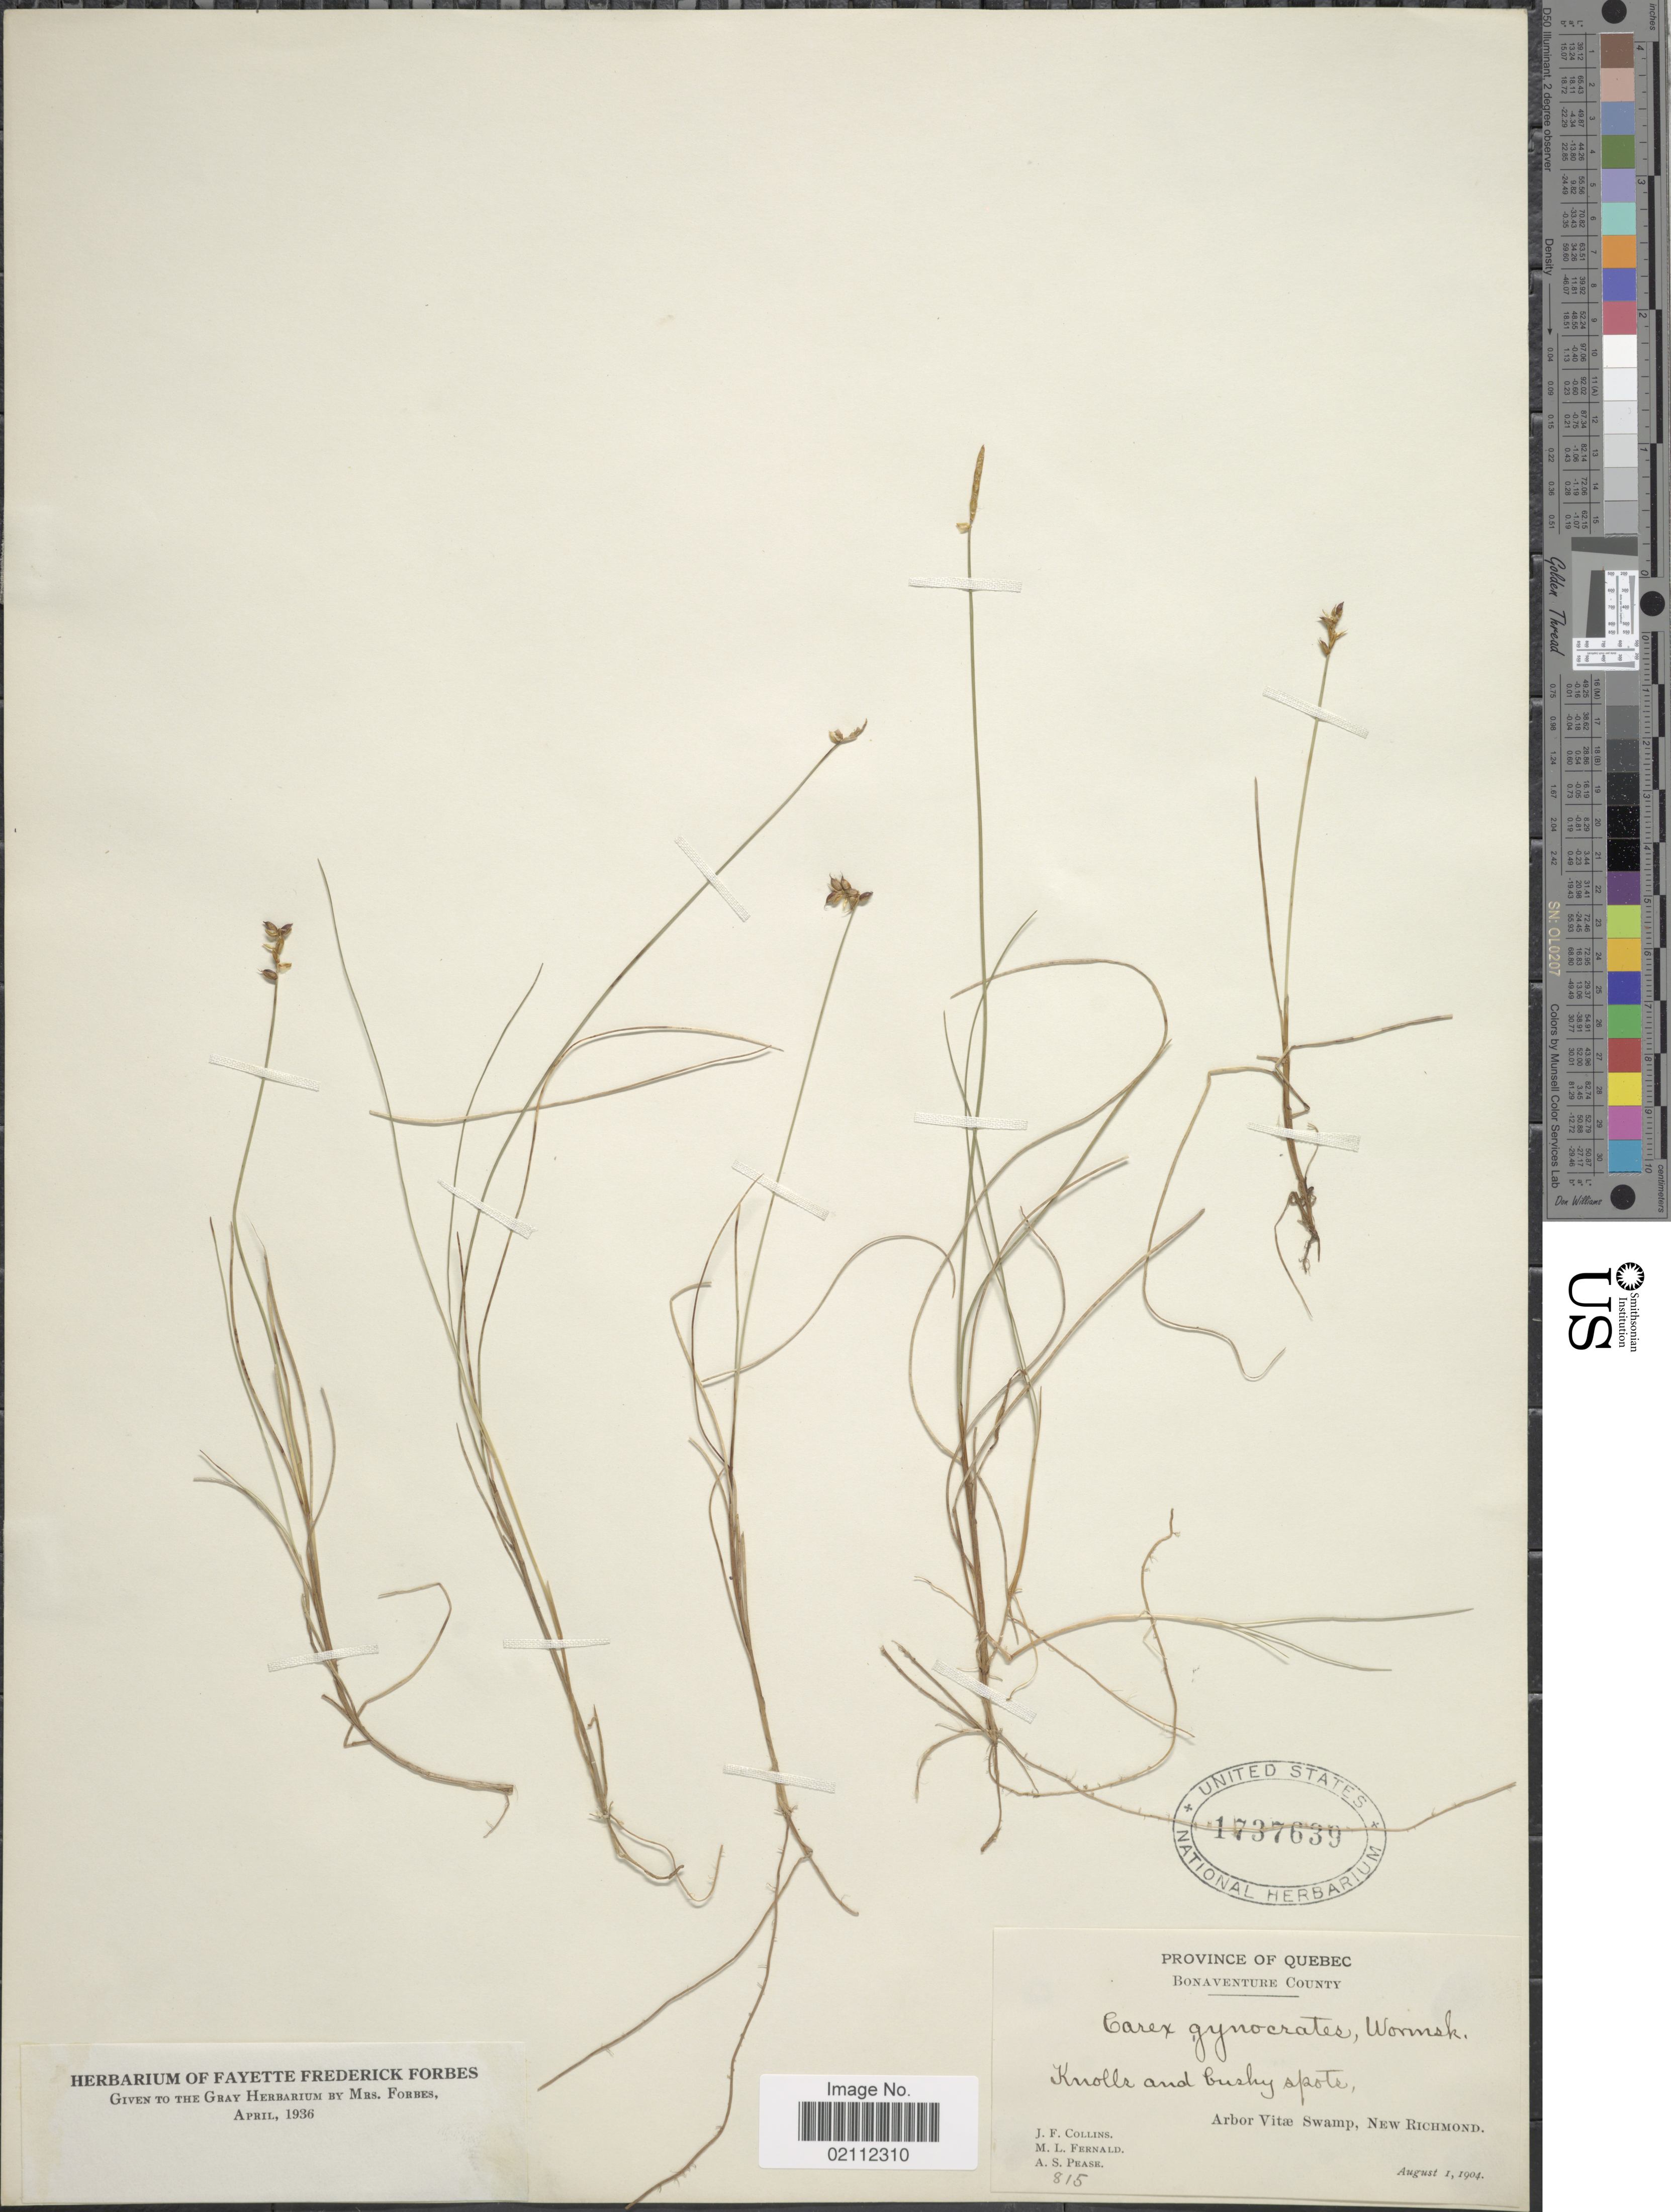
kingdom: Plantae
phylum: Tracheophyta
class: Liliopsida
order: Poales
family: Cyperaceae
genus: Carex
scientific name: Carex nardina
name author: (Hornem.) Fr.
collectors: J. Collins, M. L. Fernald & A. S. Pease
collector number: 815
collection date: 1904-08-01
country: Canada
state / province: Quebec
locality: Bonaventure County. Arbor Vitae Swamp, New Richmond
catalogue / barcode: US 1737639